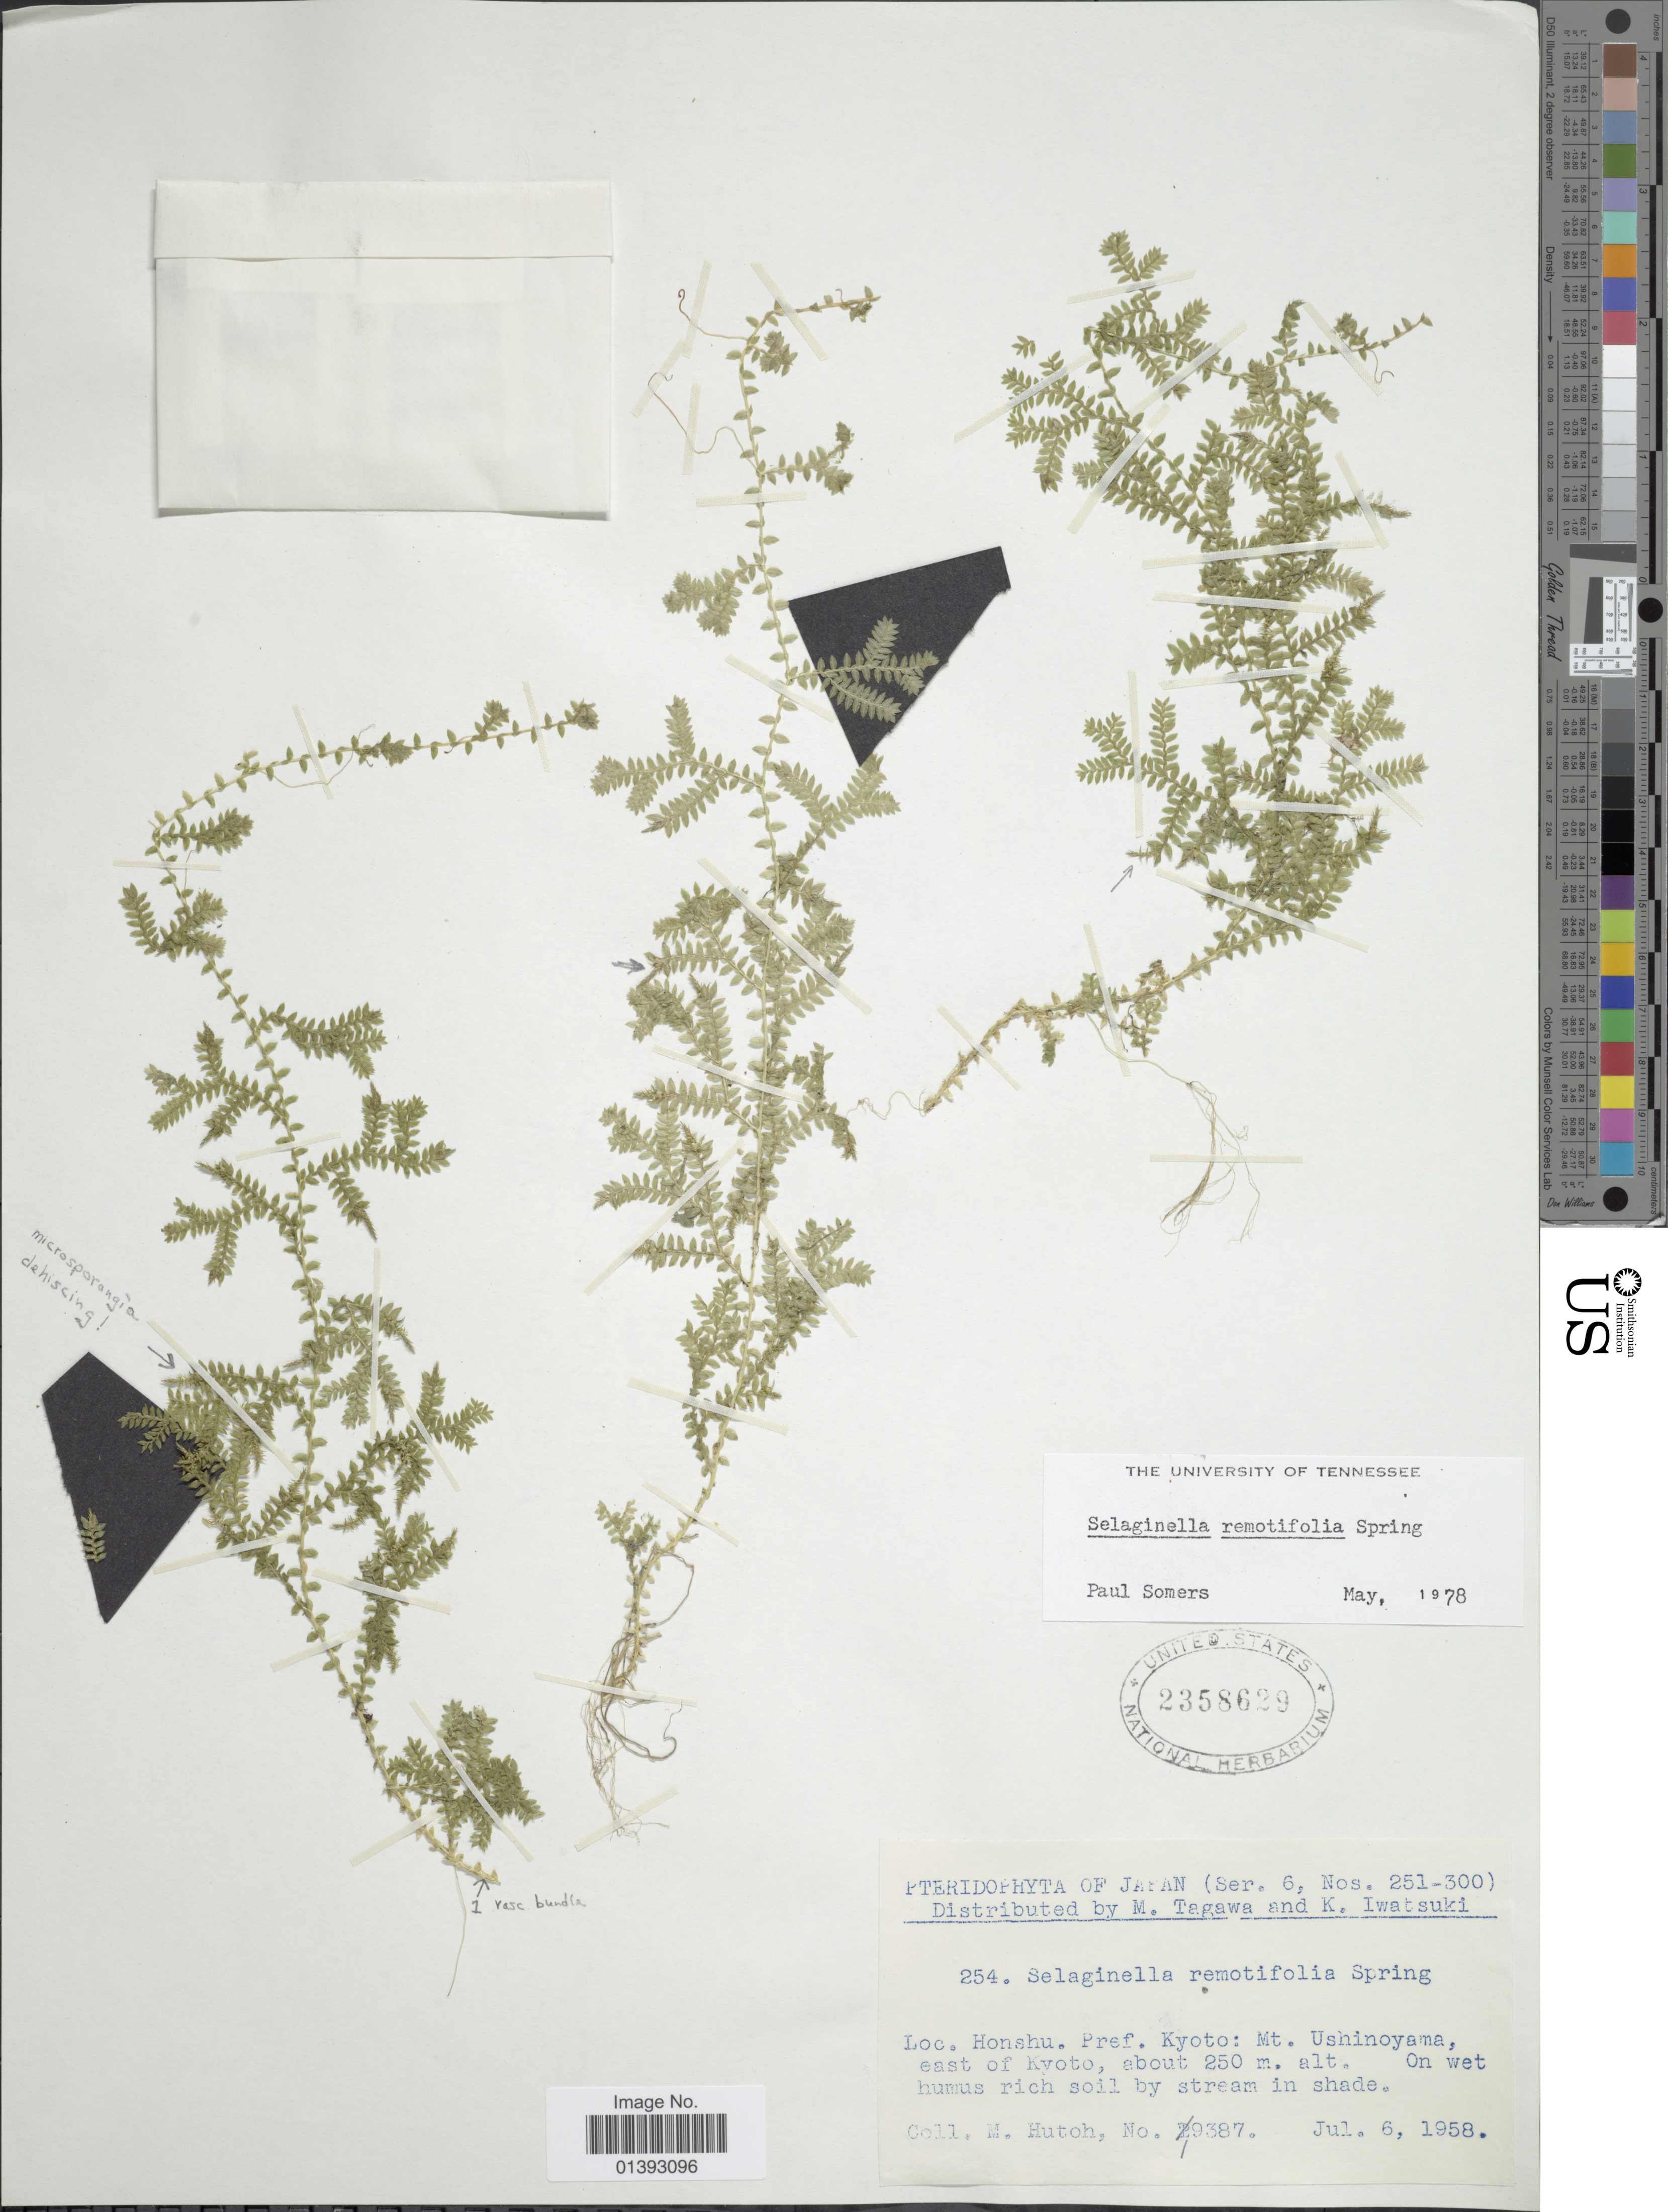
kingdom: Plantae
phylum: Tracheophyta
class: Lycopodiopsida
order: Selaginellales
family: Selaginellaceae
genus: Selaginella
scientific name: Selaginella remotifolia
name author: Spring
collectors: M. Hutoh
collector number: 49387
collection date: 1958-07-06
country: Japan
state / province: Kyoto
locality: Honshu, pref. Kyoto: Mt. Ushinoyama, east of Kyoto,on wet humus rich soil by stream in shade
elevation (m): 250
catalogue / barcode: US 2358629